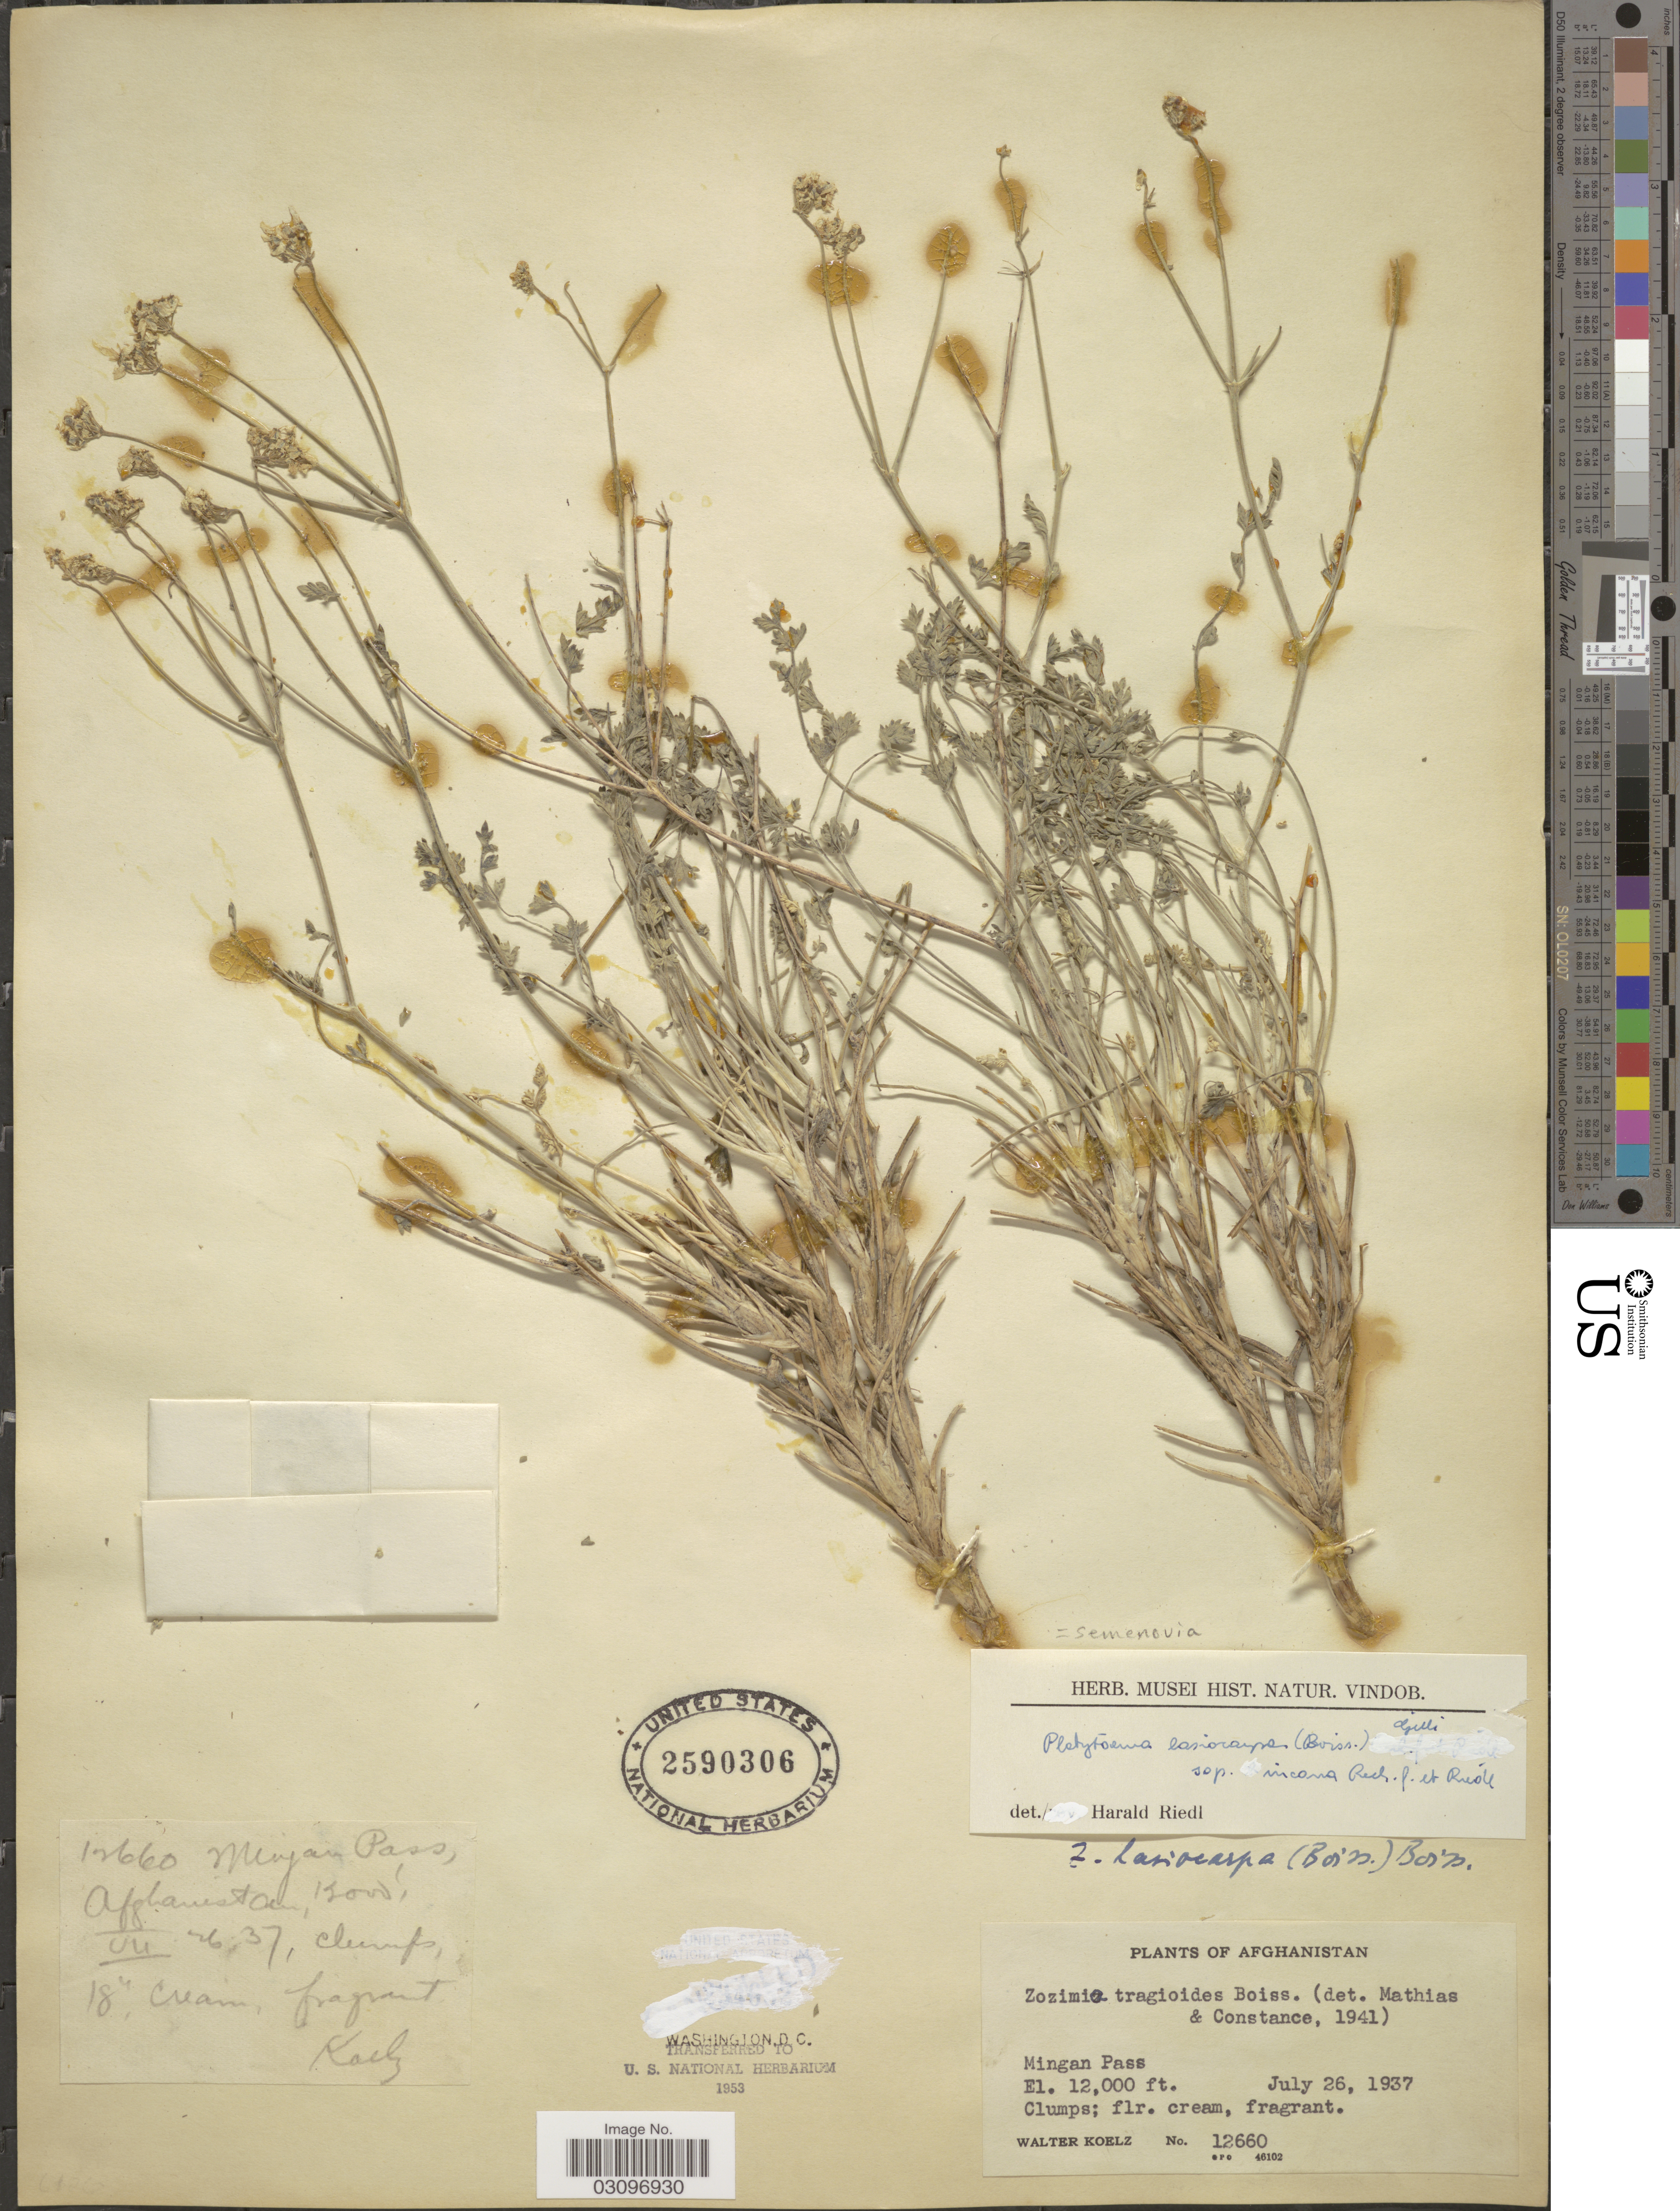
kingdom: Plantae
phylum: Tracheophyta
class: Magnoliopsida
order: Apiales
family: Apiaceae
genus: Semenovia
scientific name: Semenovia lasiocarpa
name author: (Boiss.) Manden.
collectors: W. N. Koelz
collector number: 12660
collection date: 1937-07-26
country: Afghanistan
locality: Mingan Pass.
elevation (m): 3658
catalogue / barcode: US 2590306